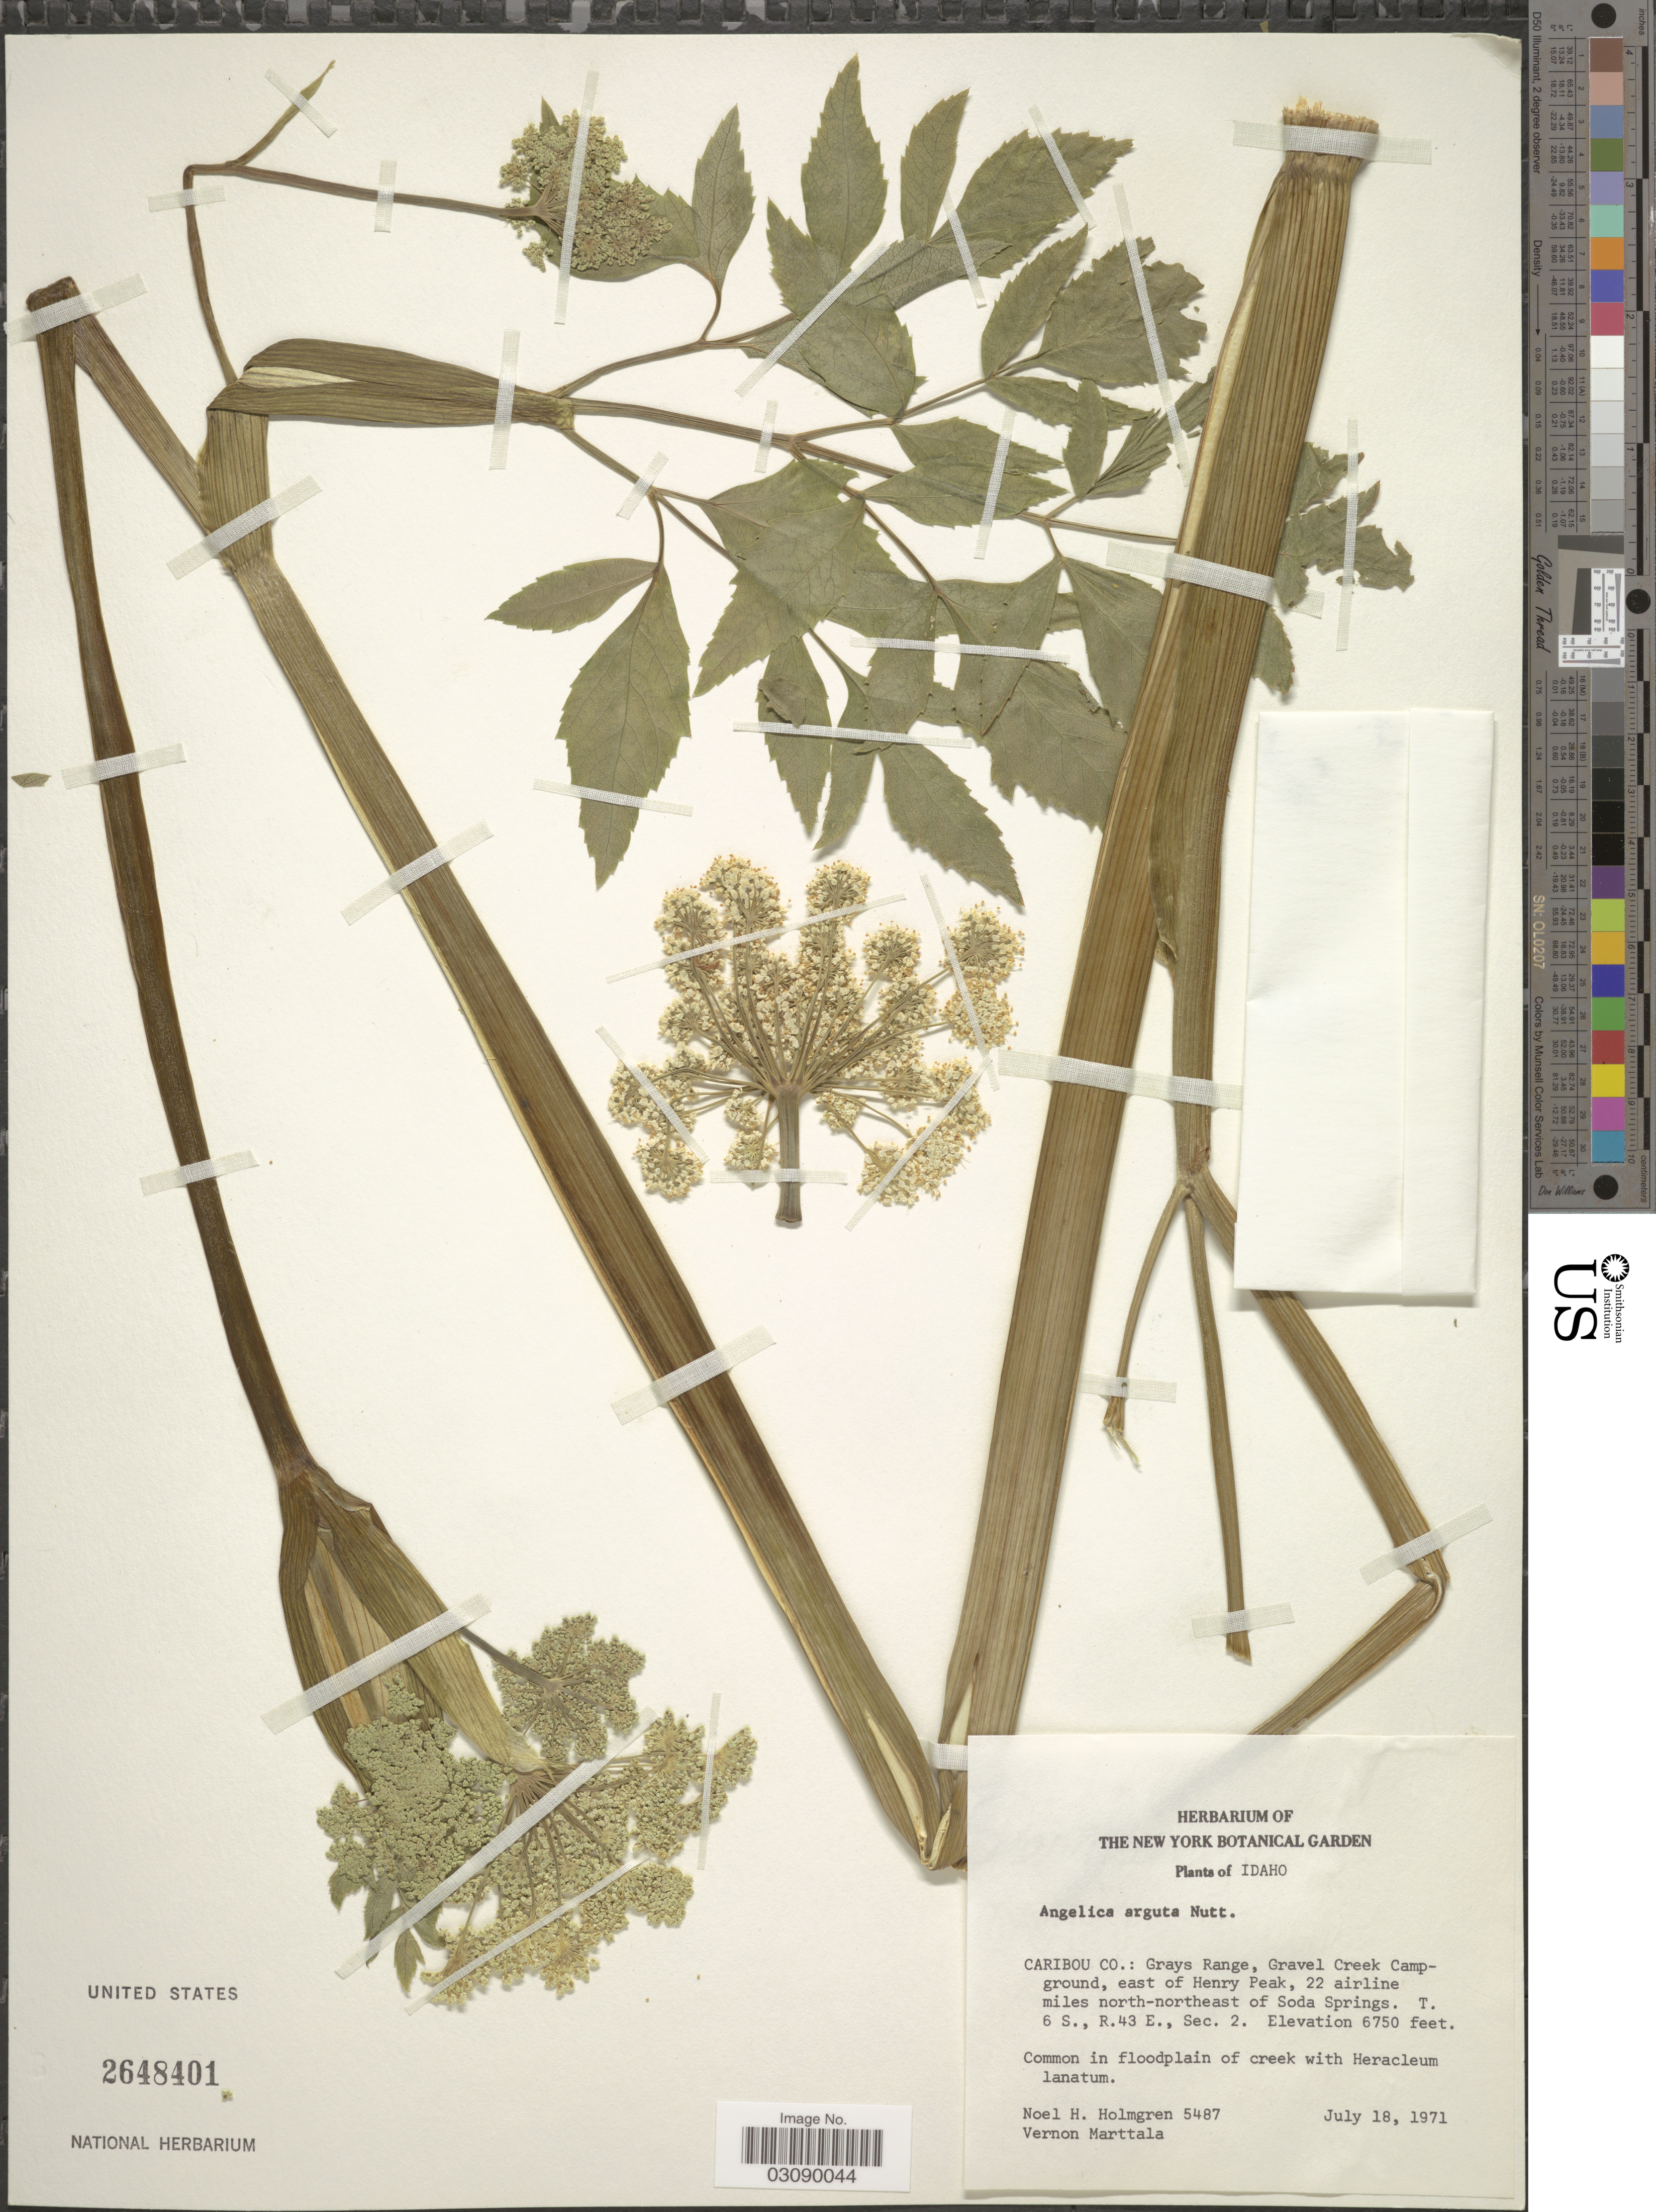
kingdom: Plantae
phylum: Tracheophyta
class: Magnoliopsida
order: Apiales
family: Apiaceae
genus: Angelica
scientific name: Angelica arguta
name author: Nutt.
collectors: N. H. Holmgren & V. Marttala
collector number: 5487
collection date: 1971-07-18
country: United States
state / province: Idaho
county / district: Caribou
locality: Grays Range, Gravel Creek Campground, east of Henry Peak, 22 airline miles north-northeast of Soda Springs. T 6 S., R. 43 E., Sec. 2.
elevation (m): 2057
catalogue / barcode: US 2648401